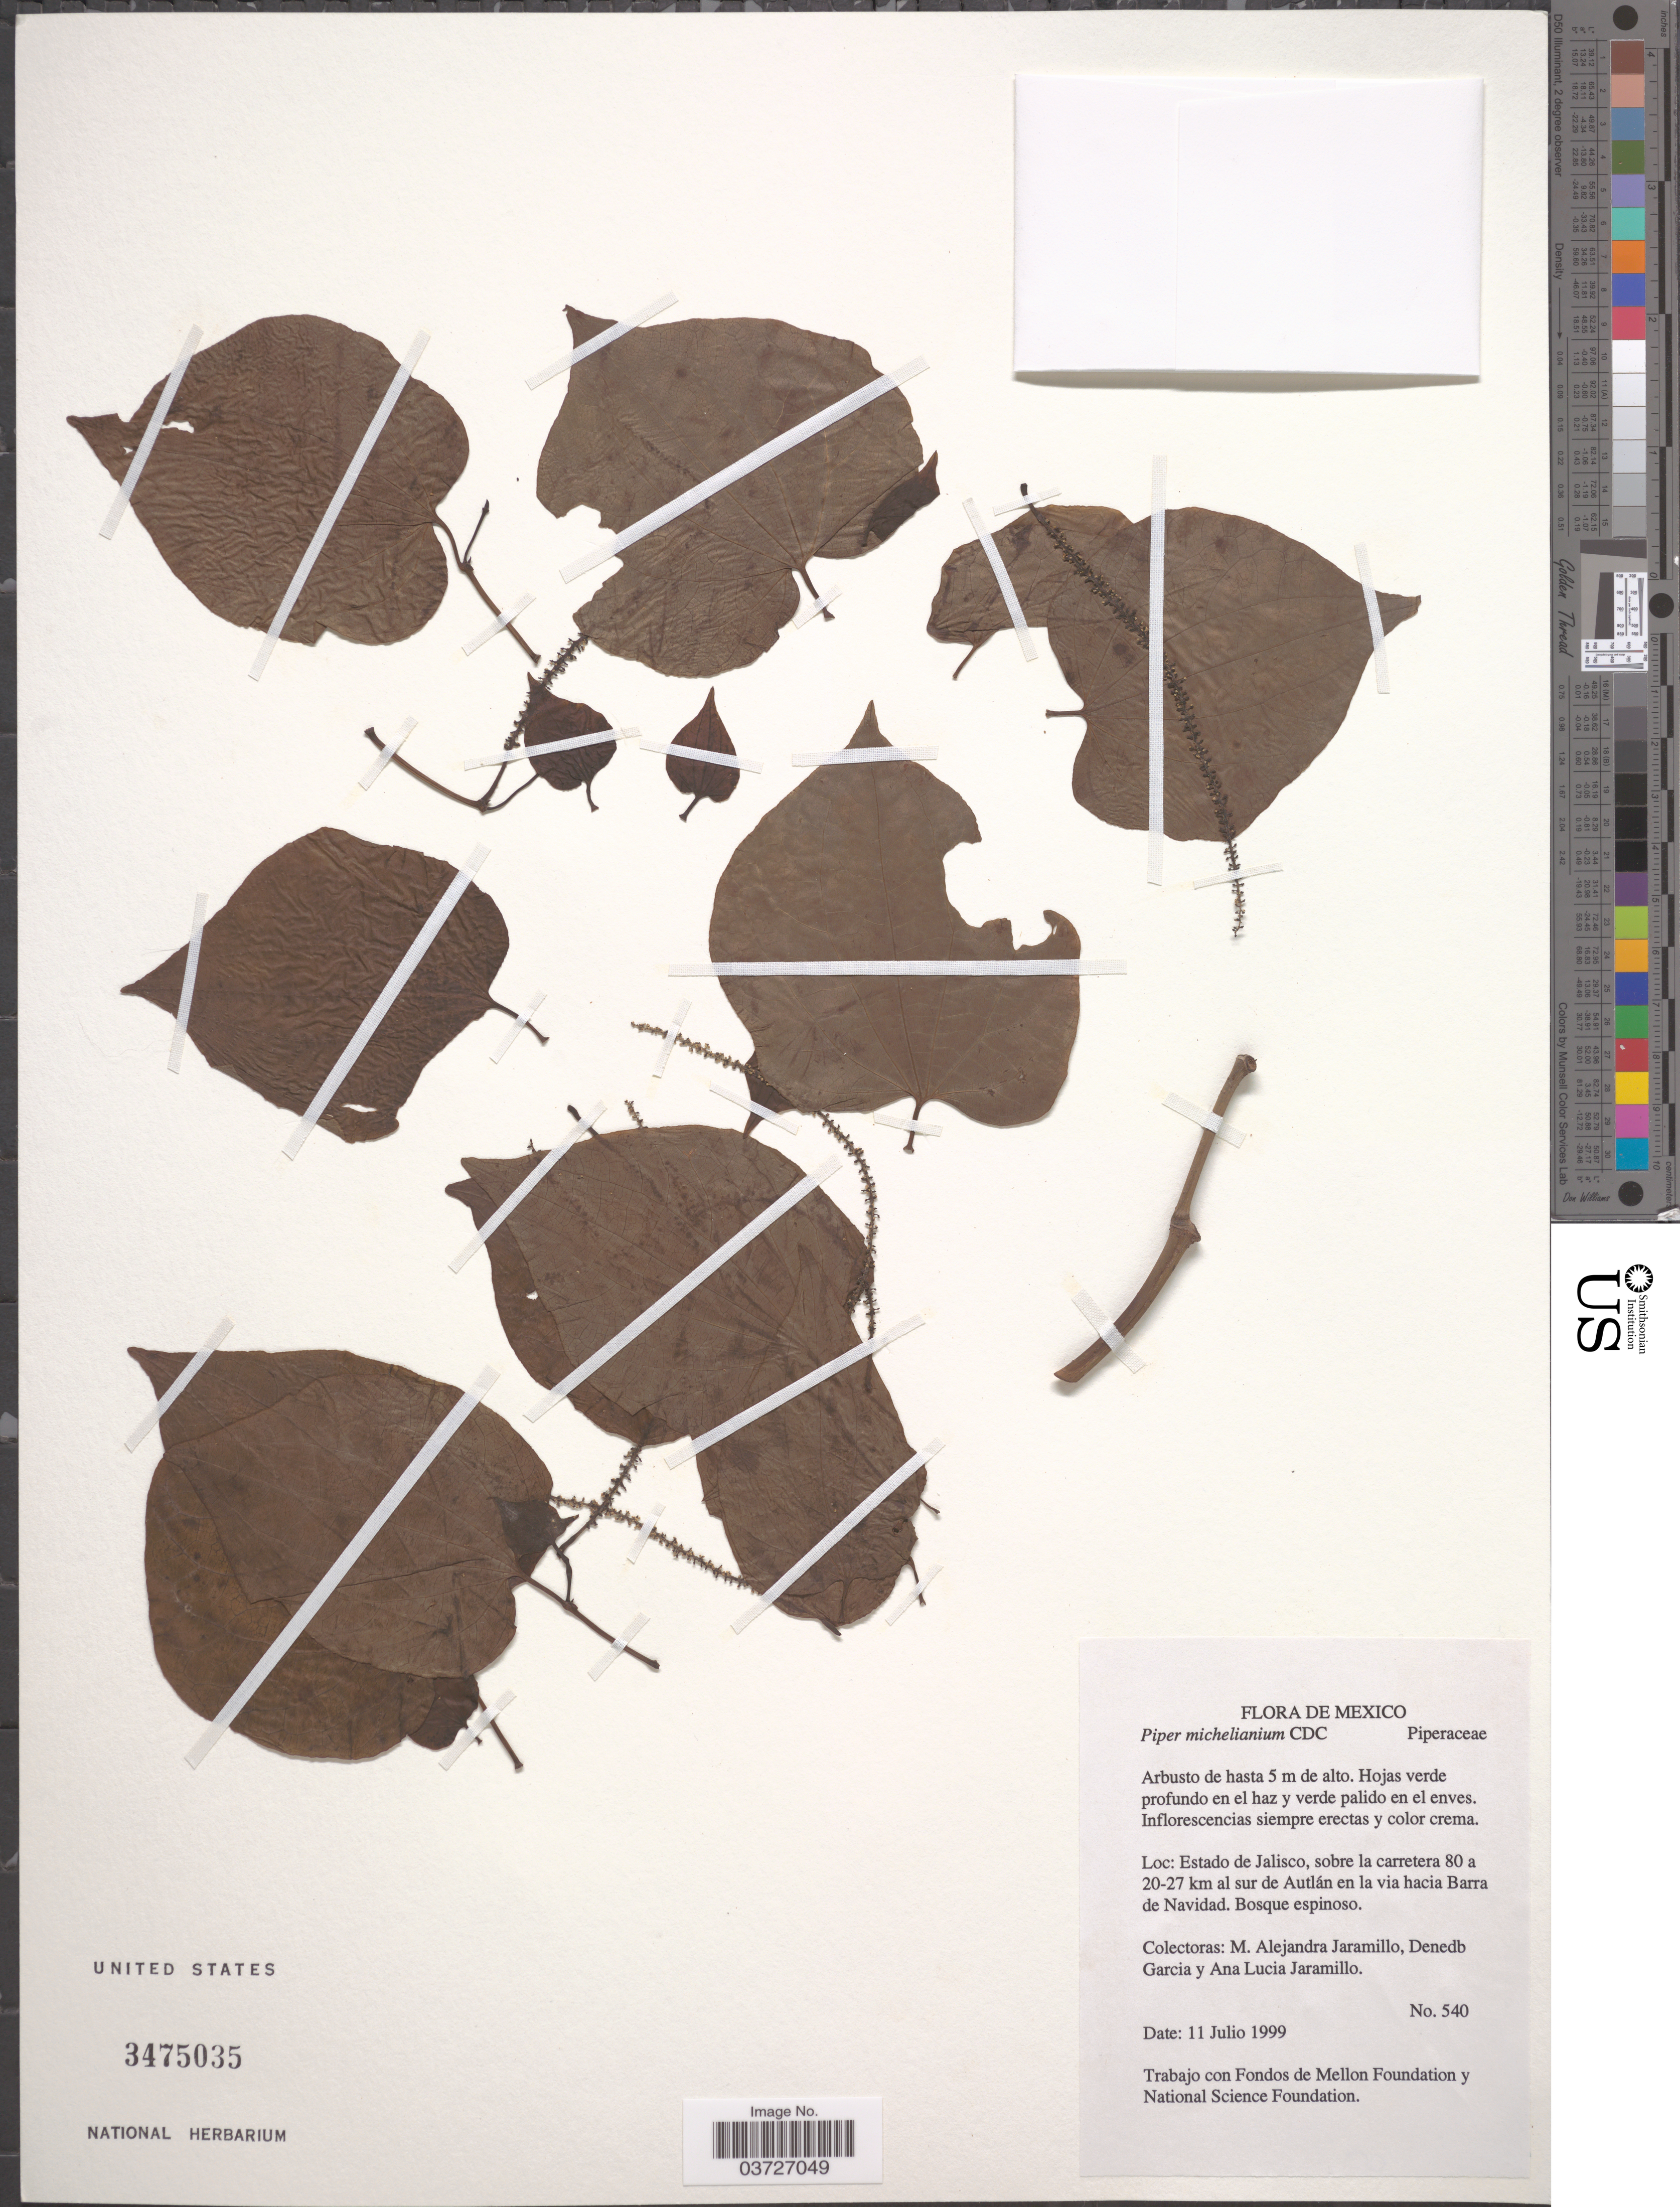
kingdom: Plantae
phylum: Tracheophyta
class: Magnoliopsida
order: Piperales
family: Piperaceae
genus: Piper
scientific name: Piper michelianum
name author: C. DC.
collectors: M. A. Jaramillo, D. Garcia & A. Jaramillo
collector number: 540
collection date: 1999-07-11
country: Mexico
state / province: Jalisco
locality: Sobre la carretera 80 a 20-27 km al sur de Autlán en la via hacia Barra de Navidad.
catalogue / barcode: US 3475035